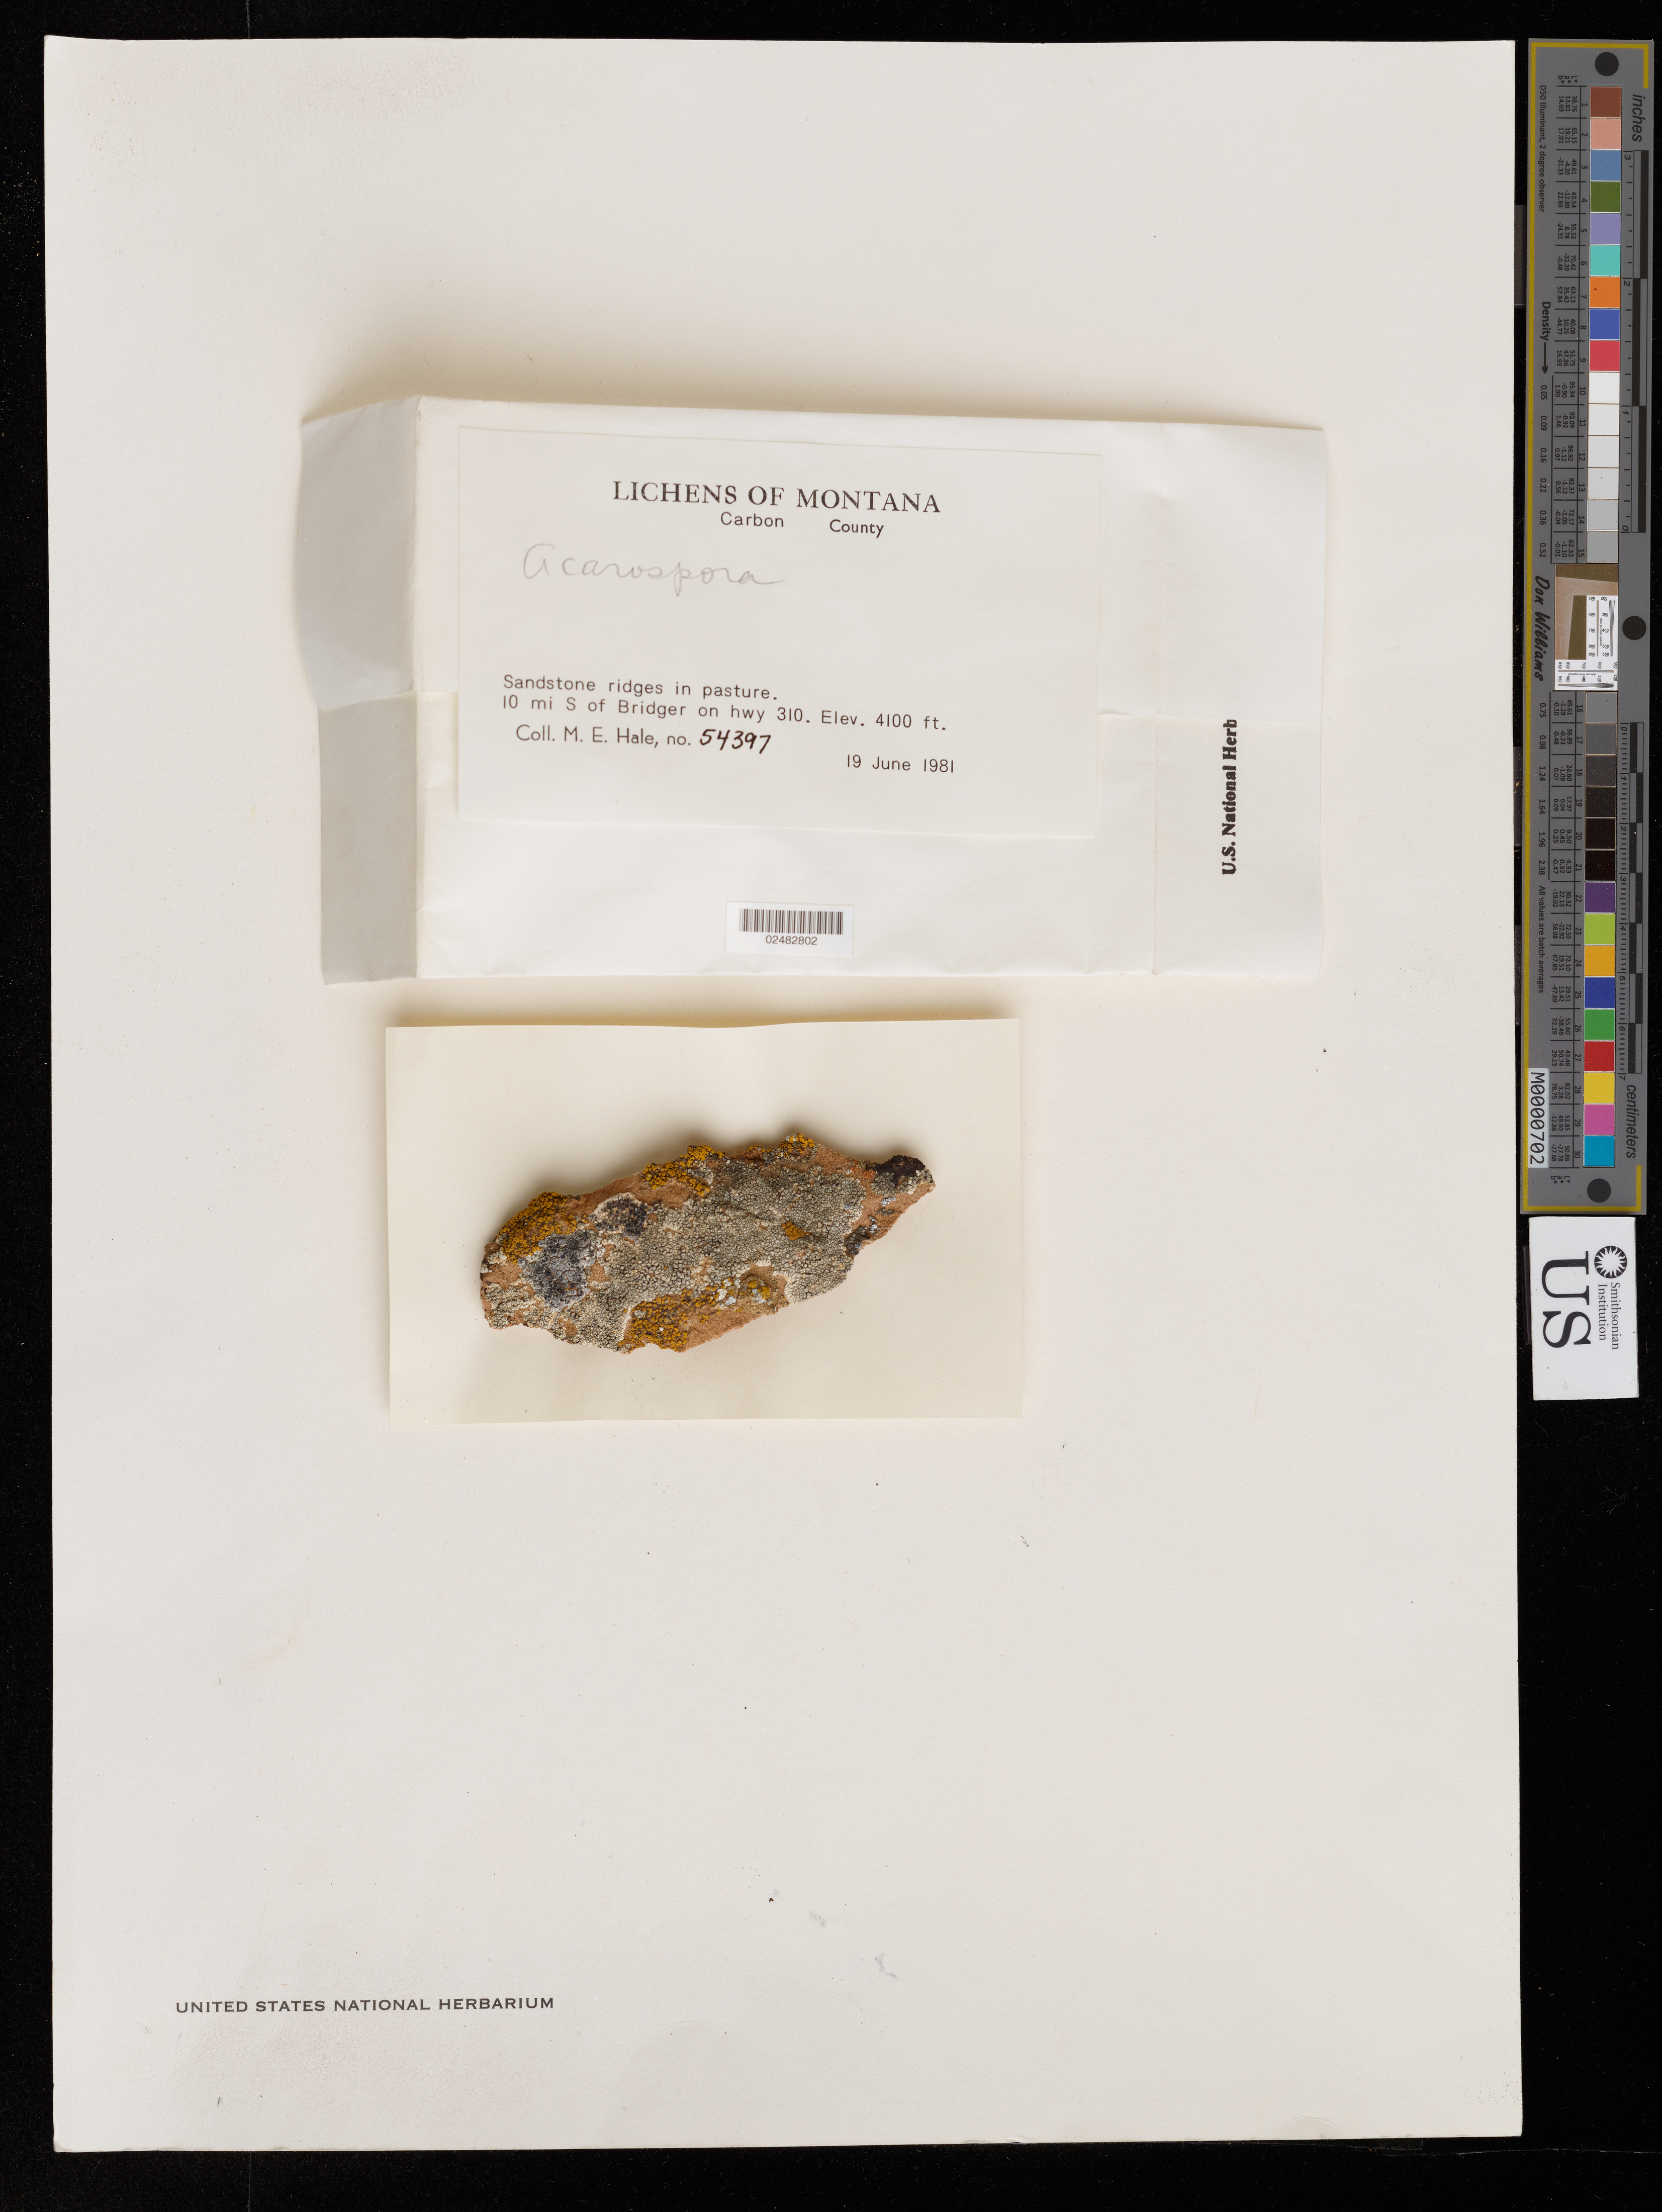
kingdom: Fungi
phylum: Ascomycota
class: Lecanoromycetes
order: Acarosporales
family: Acarosporaceae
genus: Acarospora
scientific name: Acarospora sp.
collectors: M. Hale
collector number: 54397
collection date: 1981-06-19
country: United States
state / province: Montana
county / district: Carbon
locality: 10 mi. S of Bridge on Hwy 310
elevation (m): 1250